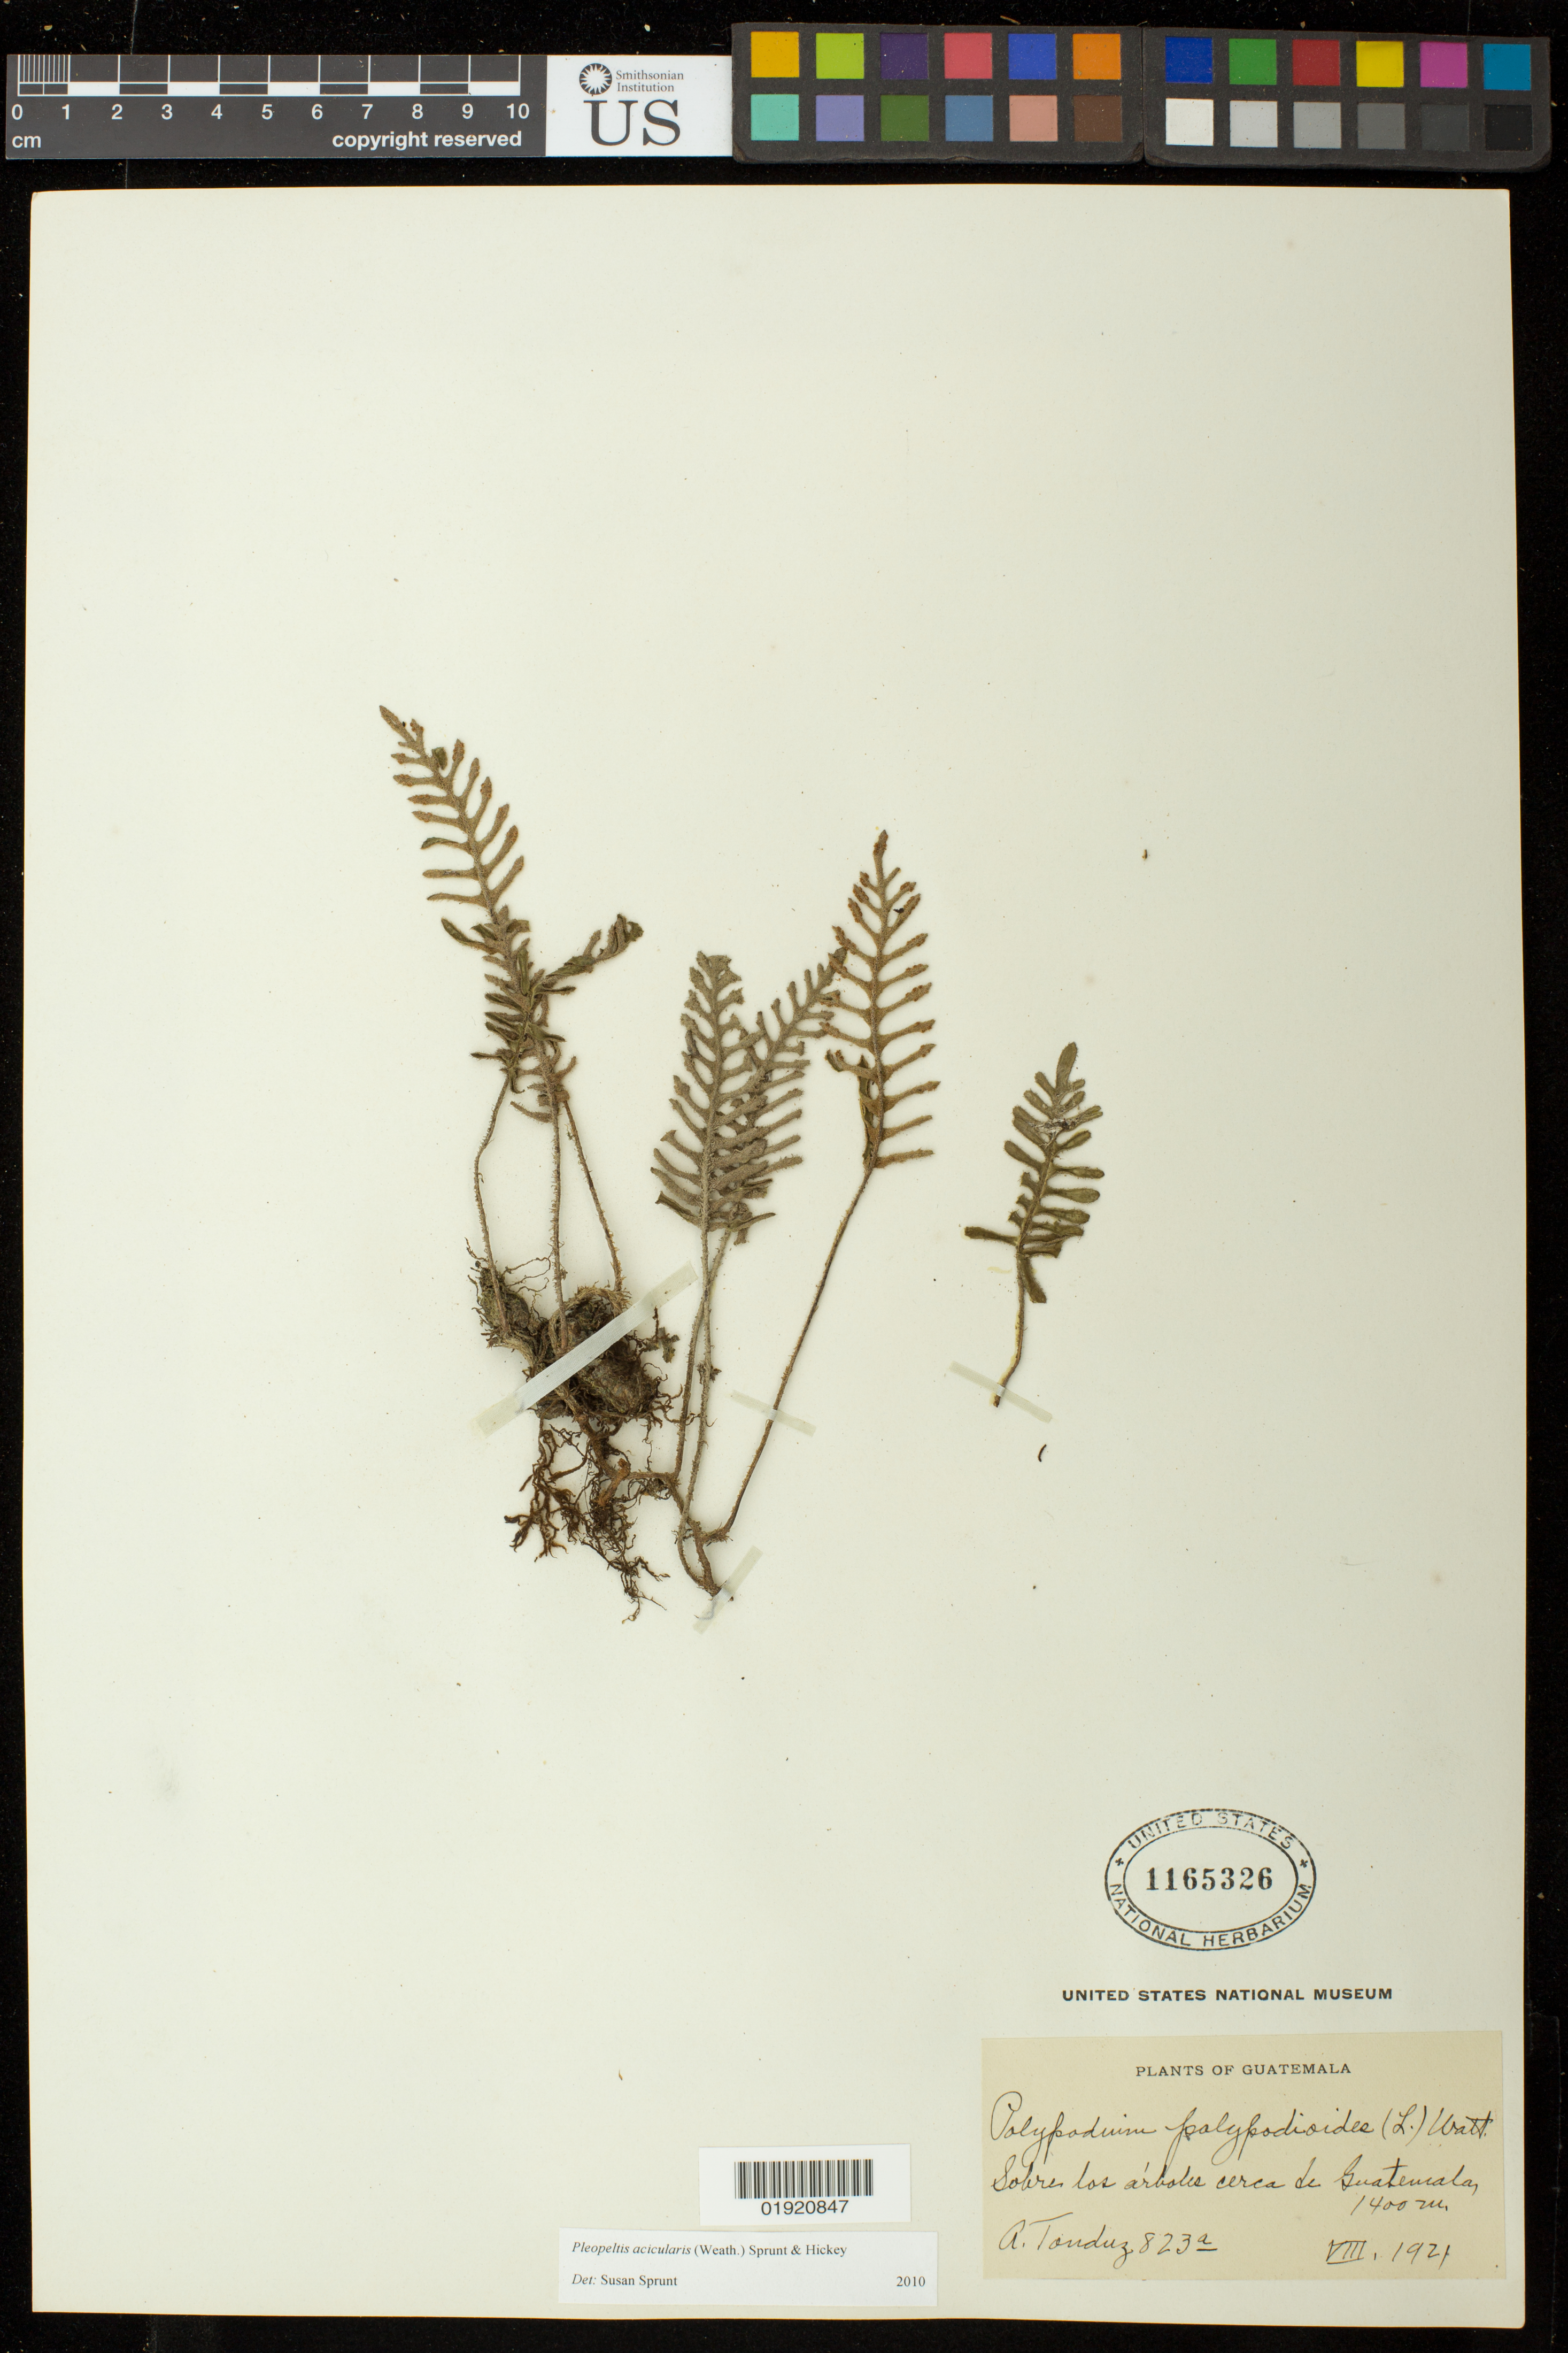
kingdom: Plantae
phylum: Tracheophyta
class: Polypodiopsida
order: Polypodiales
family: Polypodiaceae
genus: Pleopeltis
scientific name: Pleopeltis acicularis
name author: (Weath.) A.R. Sm. & Krömer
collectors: A. Tonduz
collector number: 823a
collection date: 1921-08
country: Guatemala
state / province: Guatemala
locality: Guatemala.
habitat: Sobre los arboles cerca de Guatemala.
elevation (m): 1400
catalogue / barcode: US 1165326